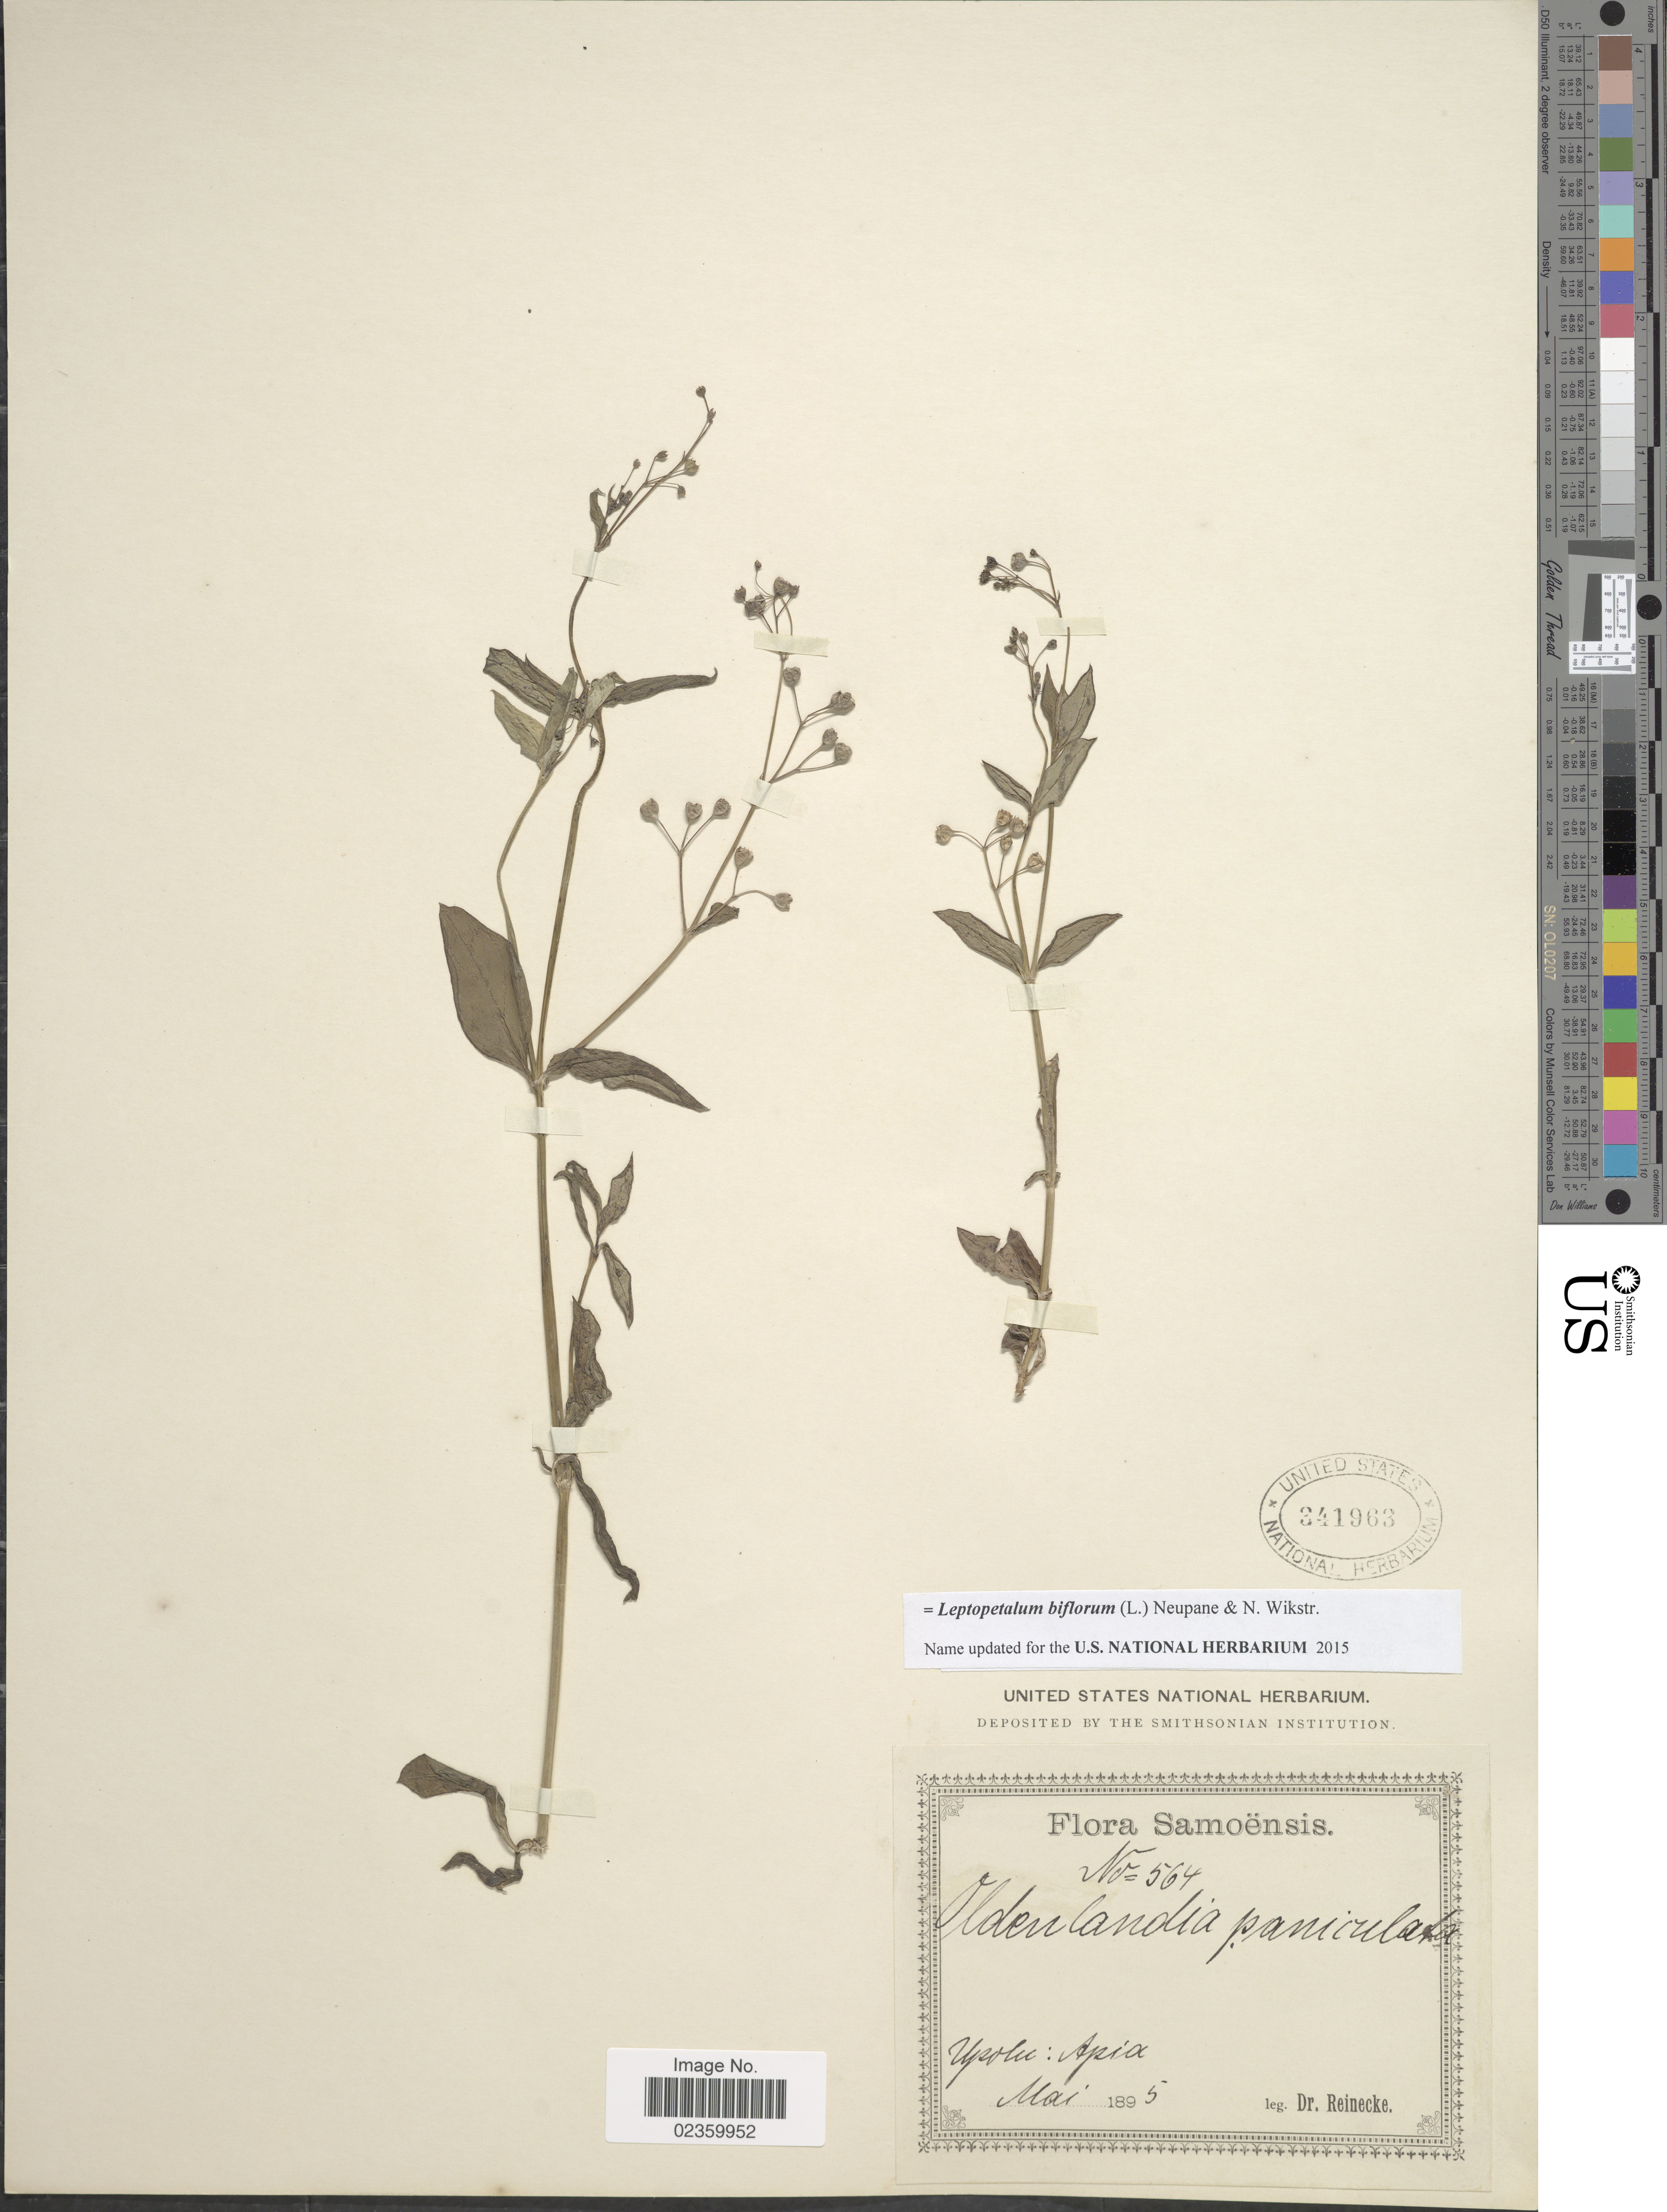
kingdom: Plantae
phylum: Tracheophyta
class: Magnoliopsida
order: Gentianales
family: Rubiaceae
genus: Leptopetalum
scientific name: Leptopetalum biflorum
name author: (L.) Neupane & N. Wikstr.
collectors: -- Reinecke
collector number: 564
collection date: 1895-05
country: Samoa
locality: Samoensis. Upolu: Apia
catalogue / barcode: US 341963